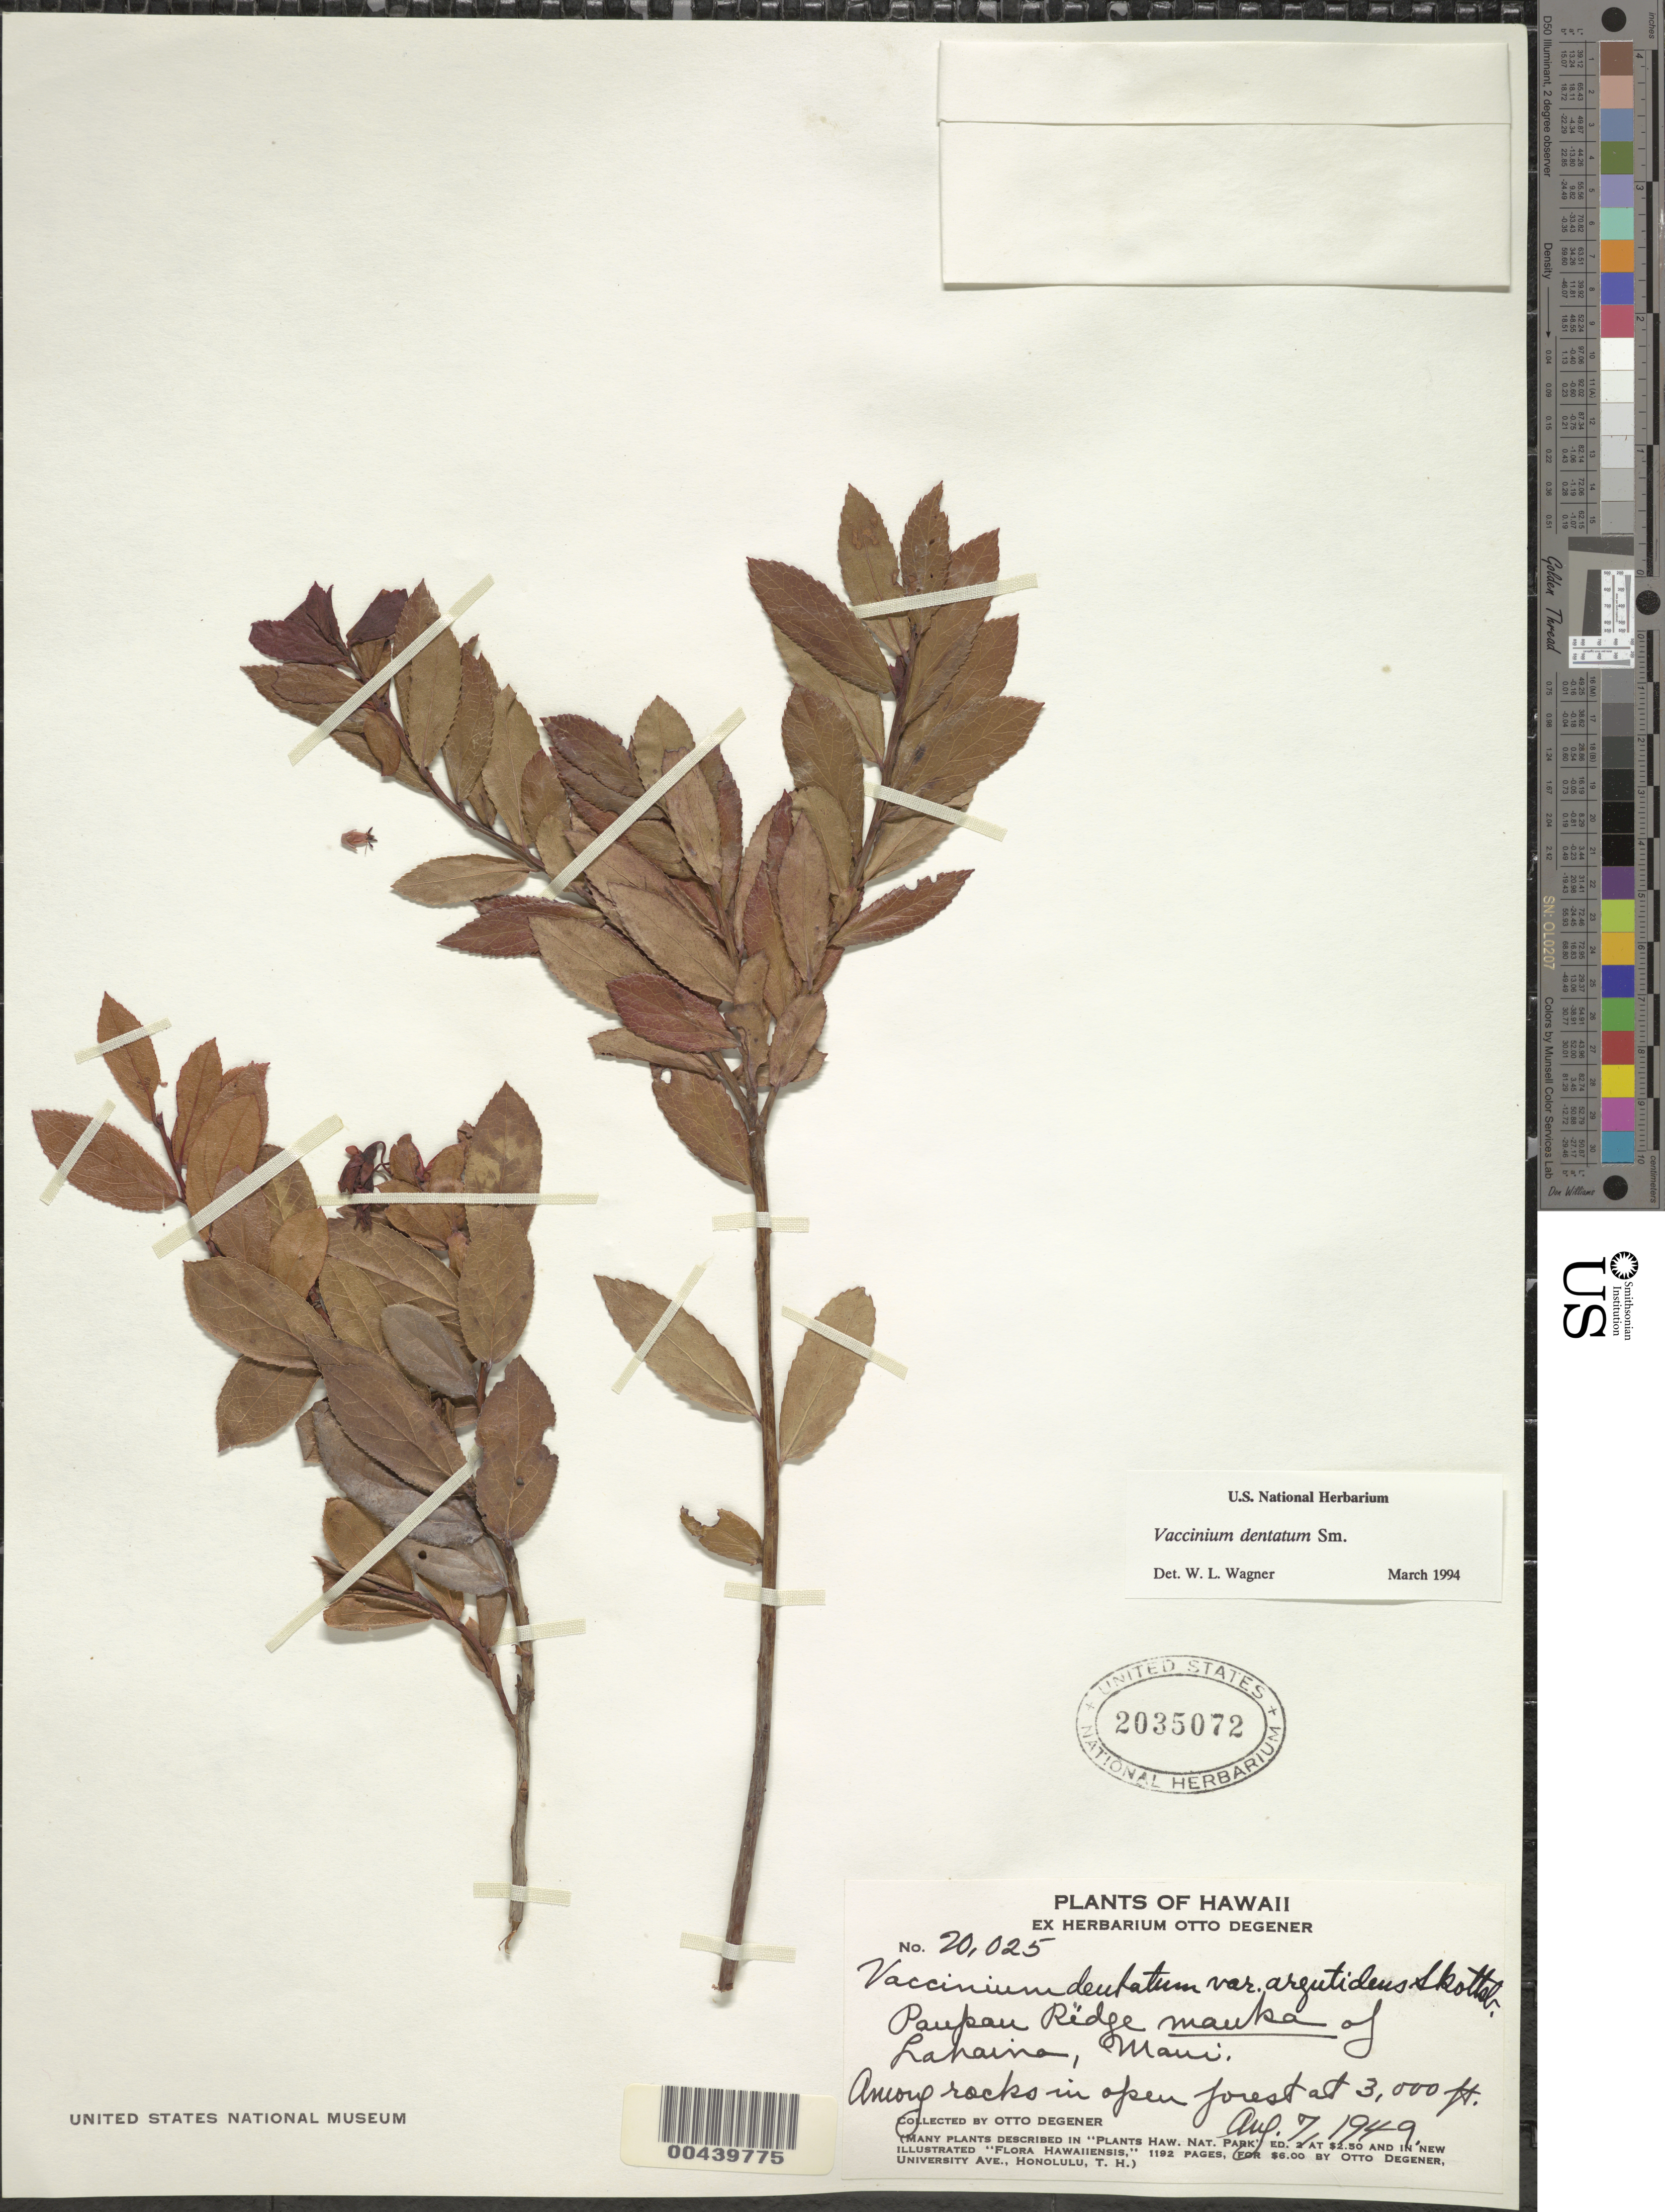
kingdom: Plantae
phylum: Tracheophyta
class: Magnoliopsida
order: Ericales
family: Ericaceae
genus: Vaccinium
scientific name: Vaccinium dentatum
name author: Sm.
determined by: Wagner, W. L., (BOT), Smithsonian Institution - National Museum of Natural History (UNITED STATES)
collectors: O. Degener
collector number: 20025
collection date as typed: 7 Aug 1949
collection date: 1949-08-07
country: United States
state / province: Hawaii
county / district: Maui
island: Maui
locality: Paupau Ridge mauka of Lahaina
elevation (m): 914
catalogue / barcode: US 2035072